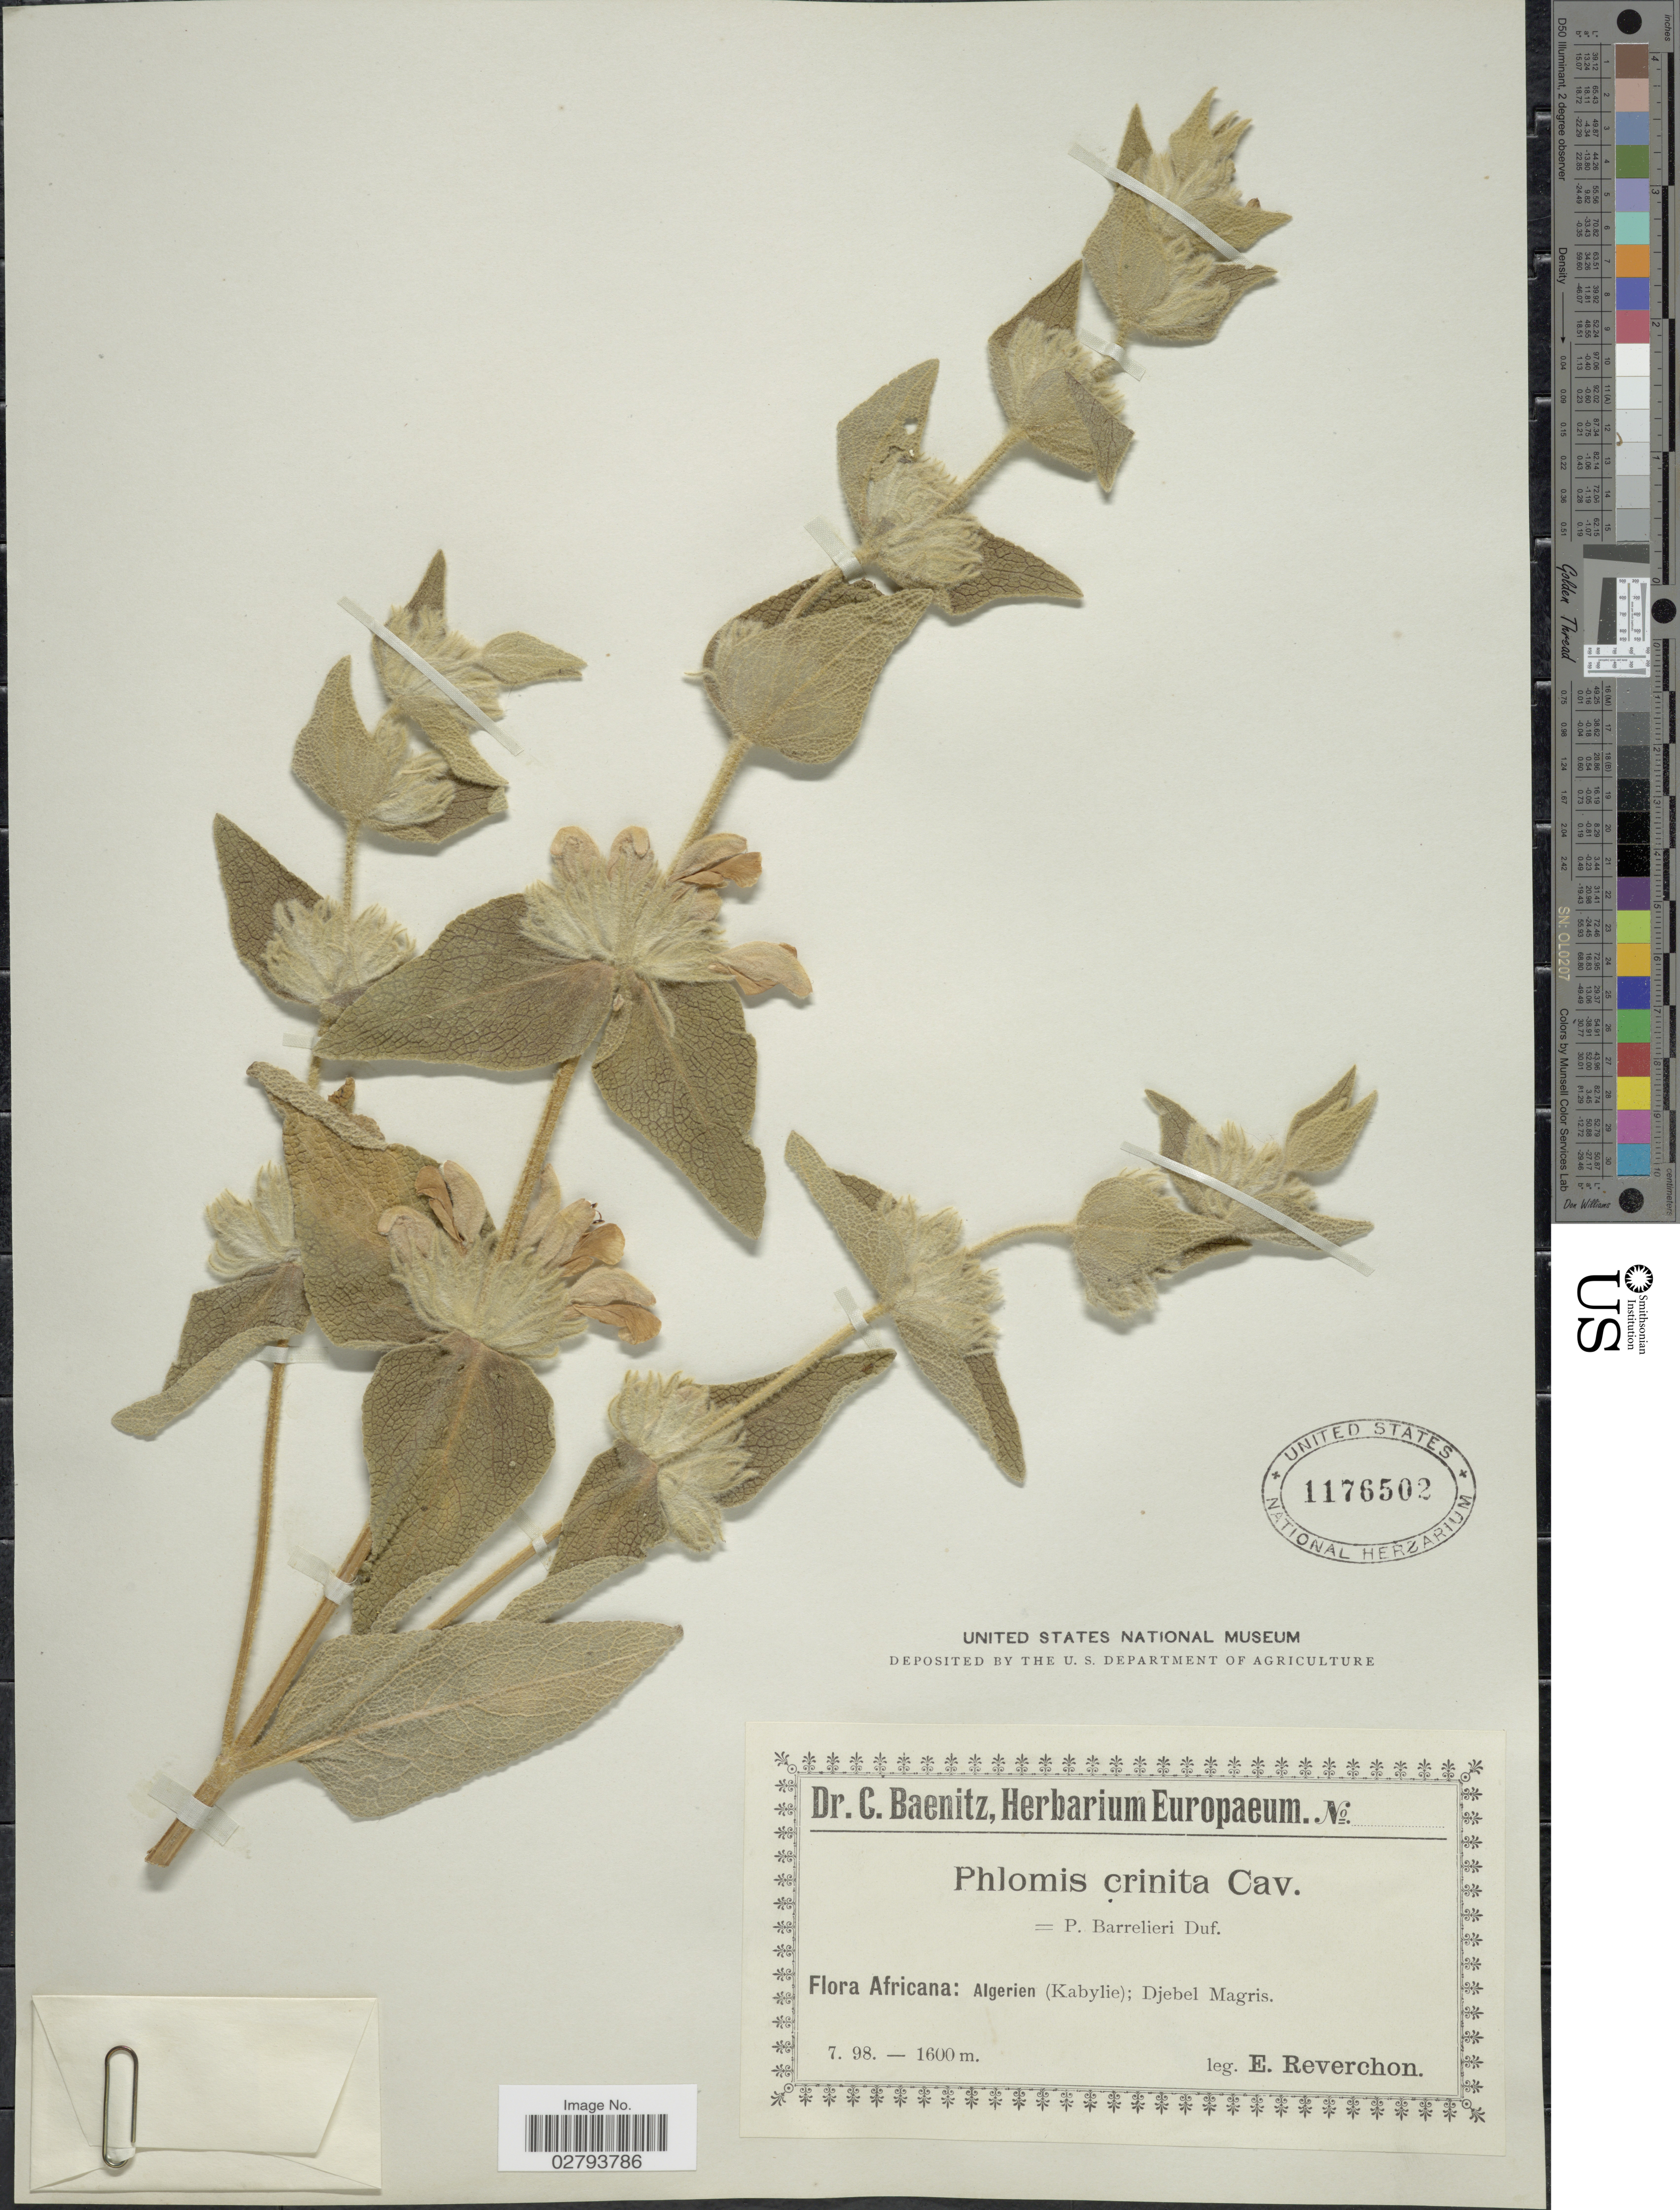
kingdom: Plantae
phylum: Tracheophyta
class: Magnoliopsida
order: Lamiales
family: Lamiaceae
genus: Phlomis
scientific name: Phlomis crinita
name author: Cav.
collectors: E. Reverchon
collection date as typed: Transcribed d/m/y: /7/98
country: Algeria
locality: (Kabylie); Djebel Magris.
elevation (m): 1600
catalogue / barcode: US 1176502